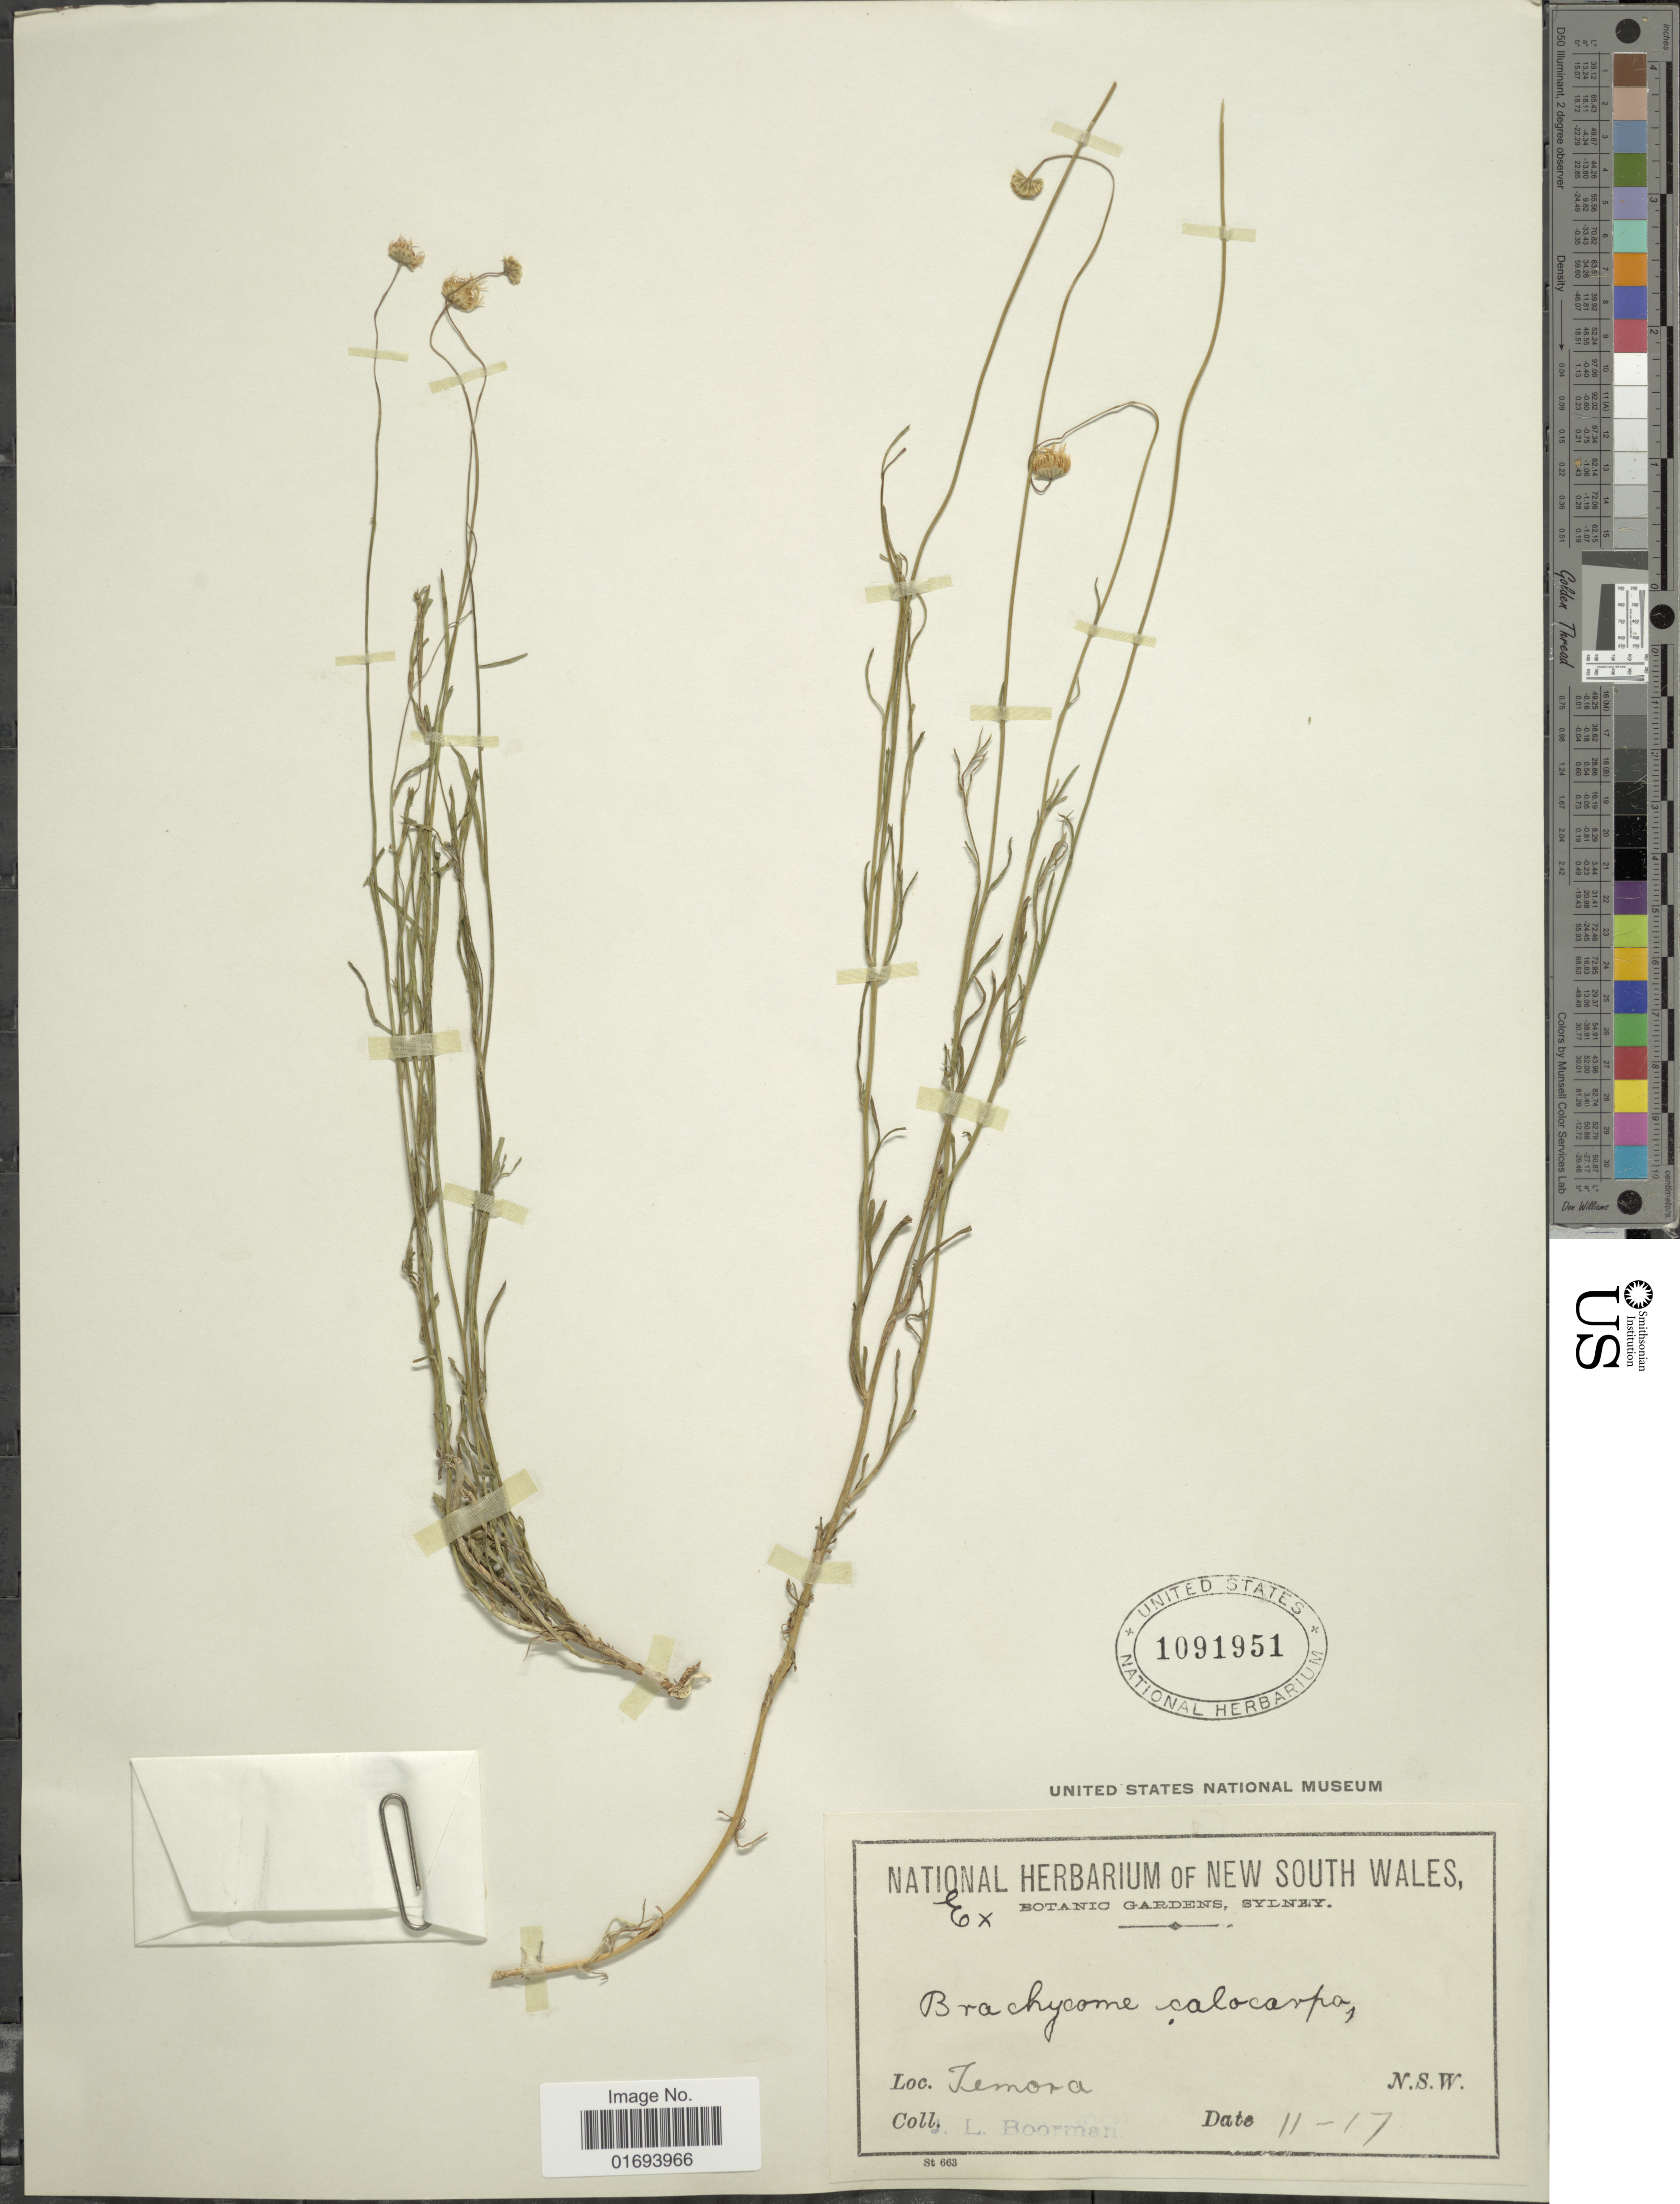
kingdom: Plantae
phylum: Tracheophyta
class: Magnoliopsida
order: Asterales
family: Asteraceae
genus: Brachyscome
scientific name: Brachyscome calocarpa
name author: F. Muell.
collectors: J. Boorman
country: Australia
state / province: New South Wales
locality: Temora, N. S. W.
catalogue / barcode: US 1091951